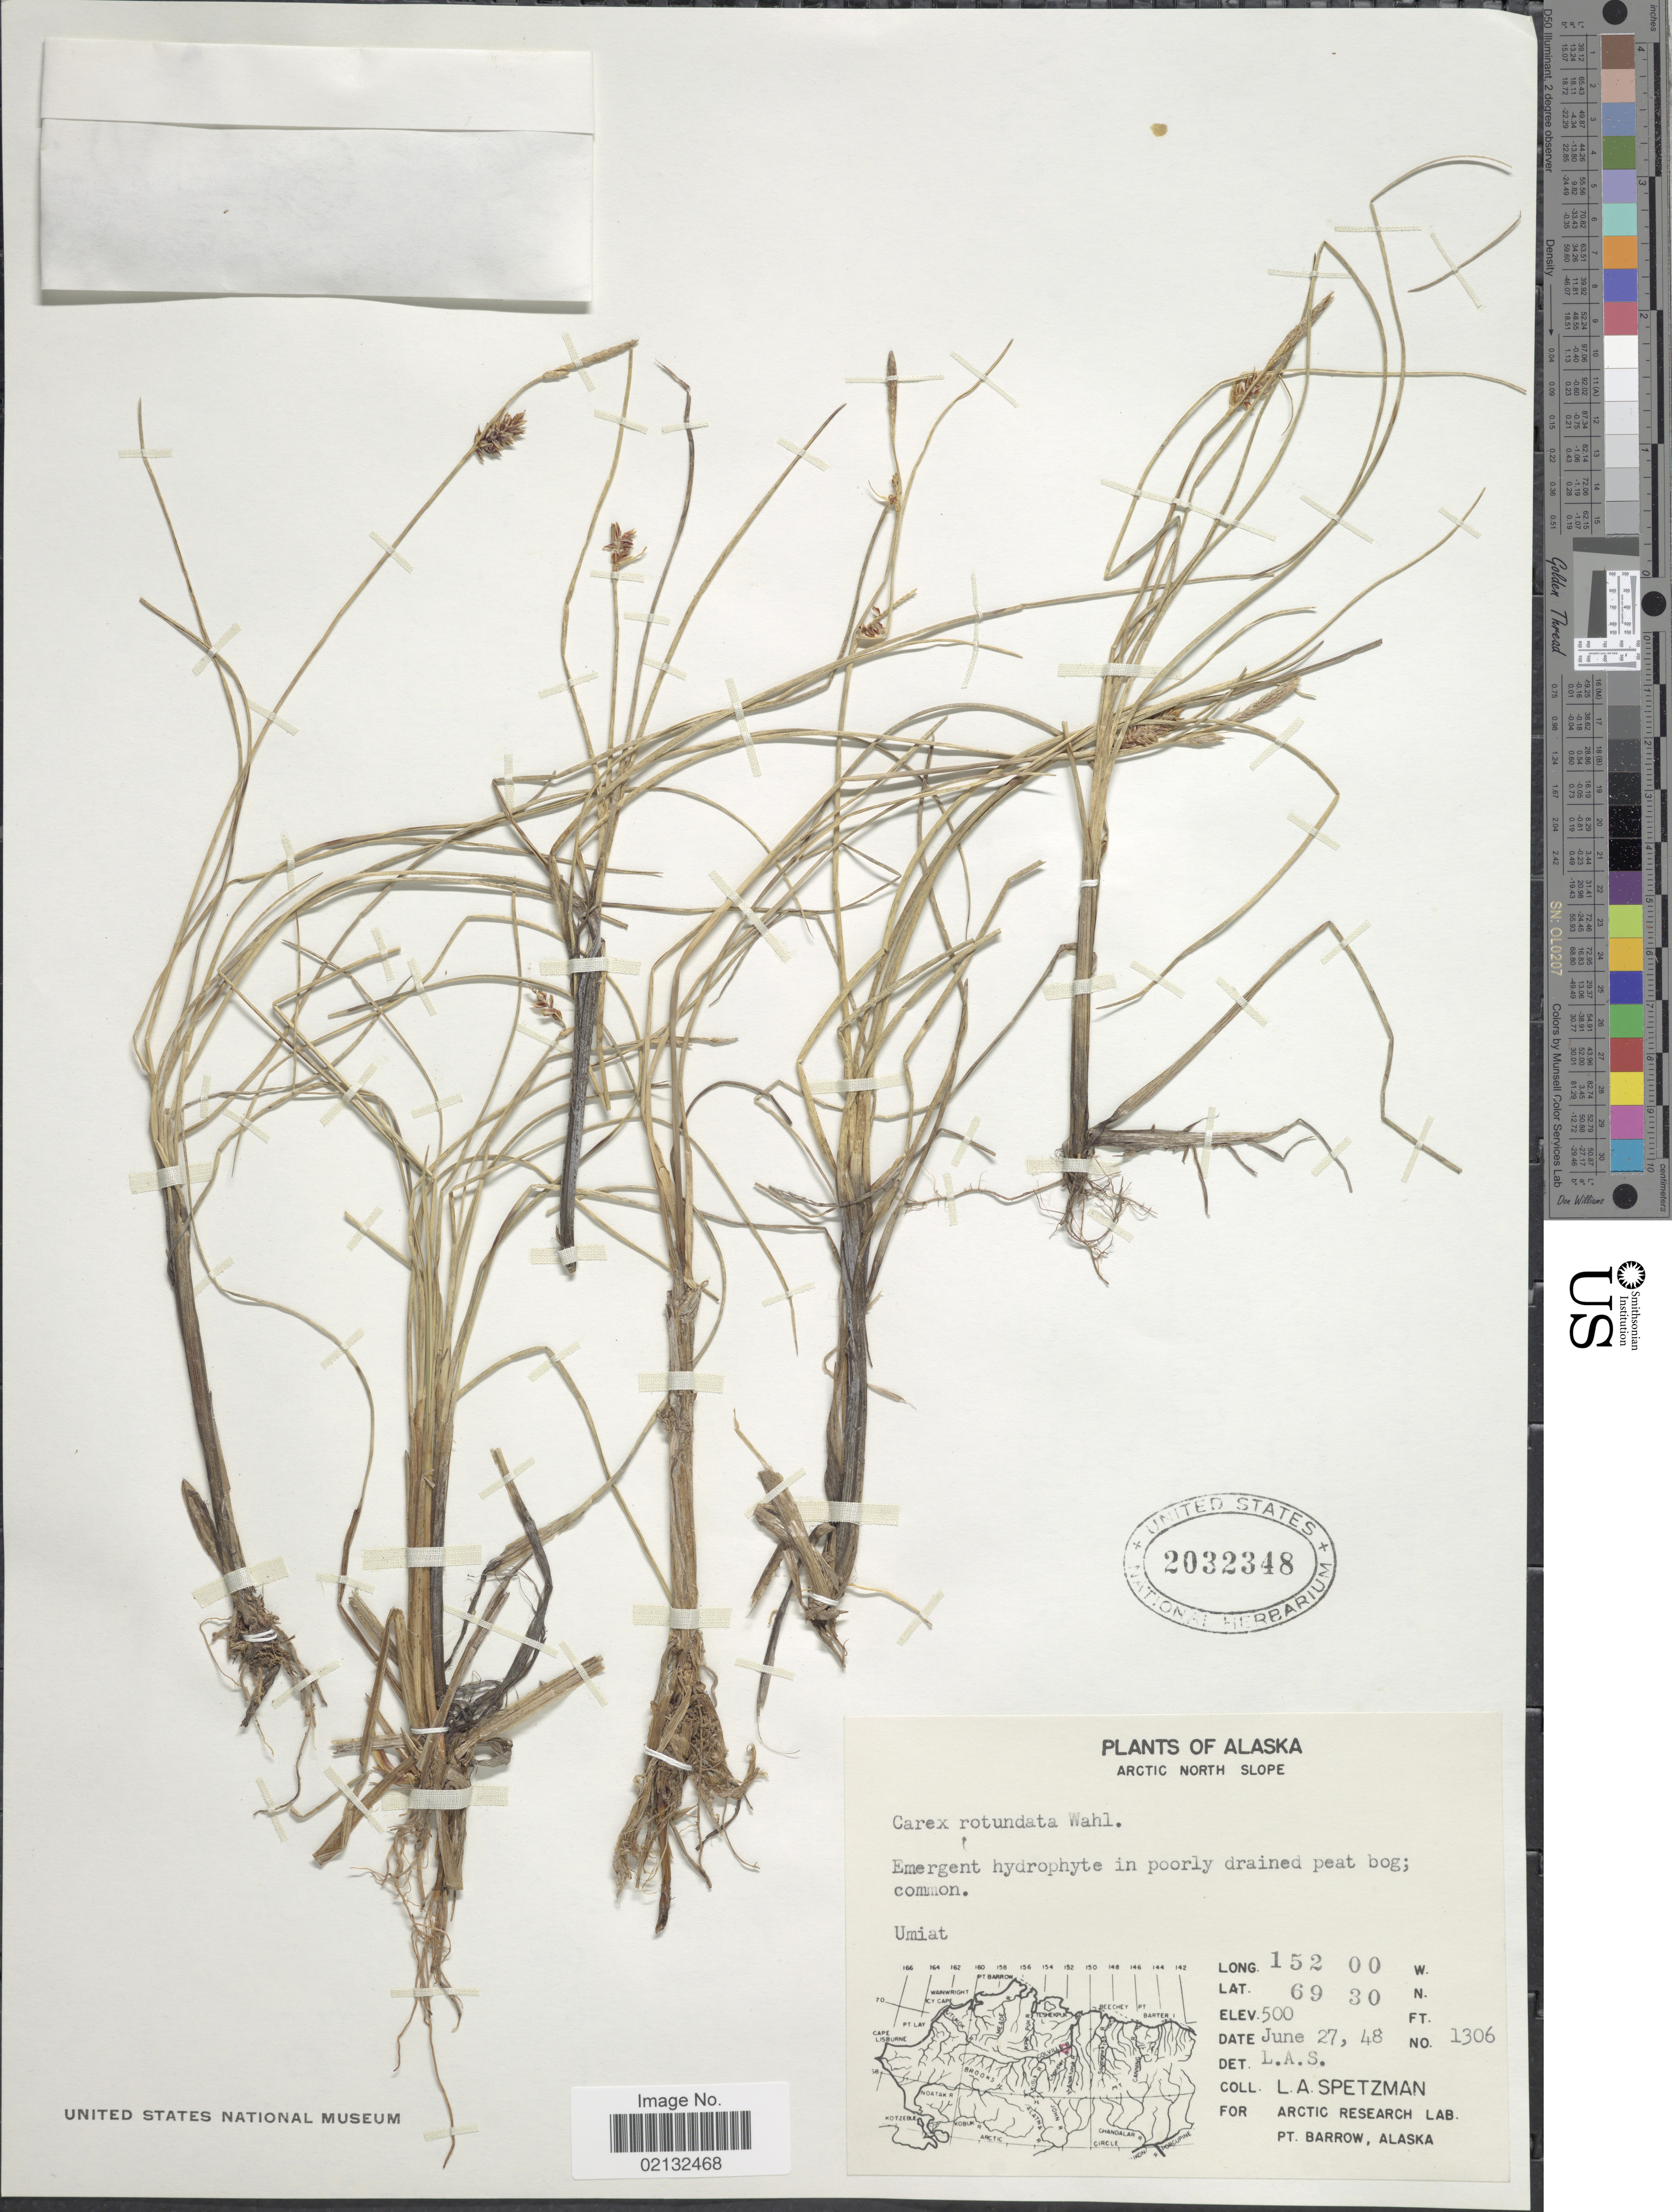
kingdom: Plantae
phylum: Tracheophyta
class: Liliopsida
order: Poales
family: Cyperaceae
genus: Carex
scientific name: Carex rotundata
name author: Wahlenb.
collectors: L. Spetzman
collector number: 1306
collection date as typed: Transcribed d/m/y: 27/6/48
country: United States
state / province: Alaska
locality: Arctic North Slope. Umiat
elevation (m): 152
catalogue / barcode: US 2032348